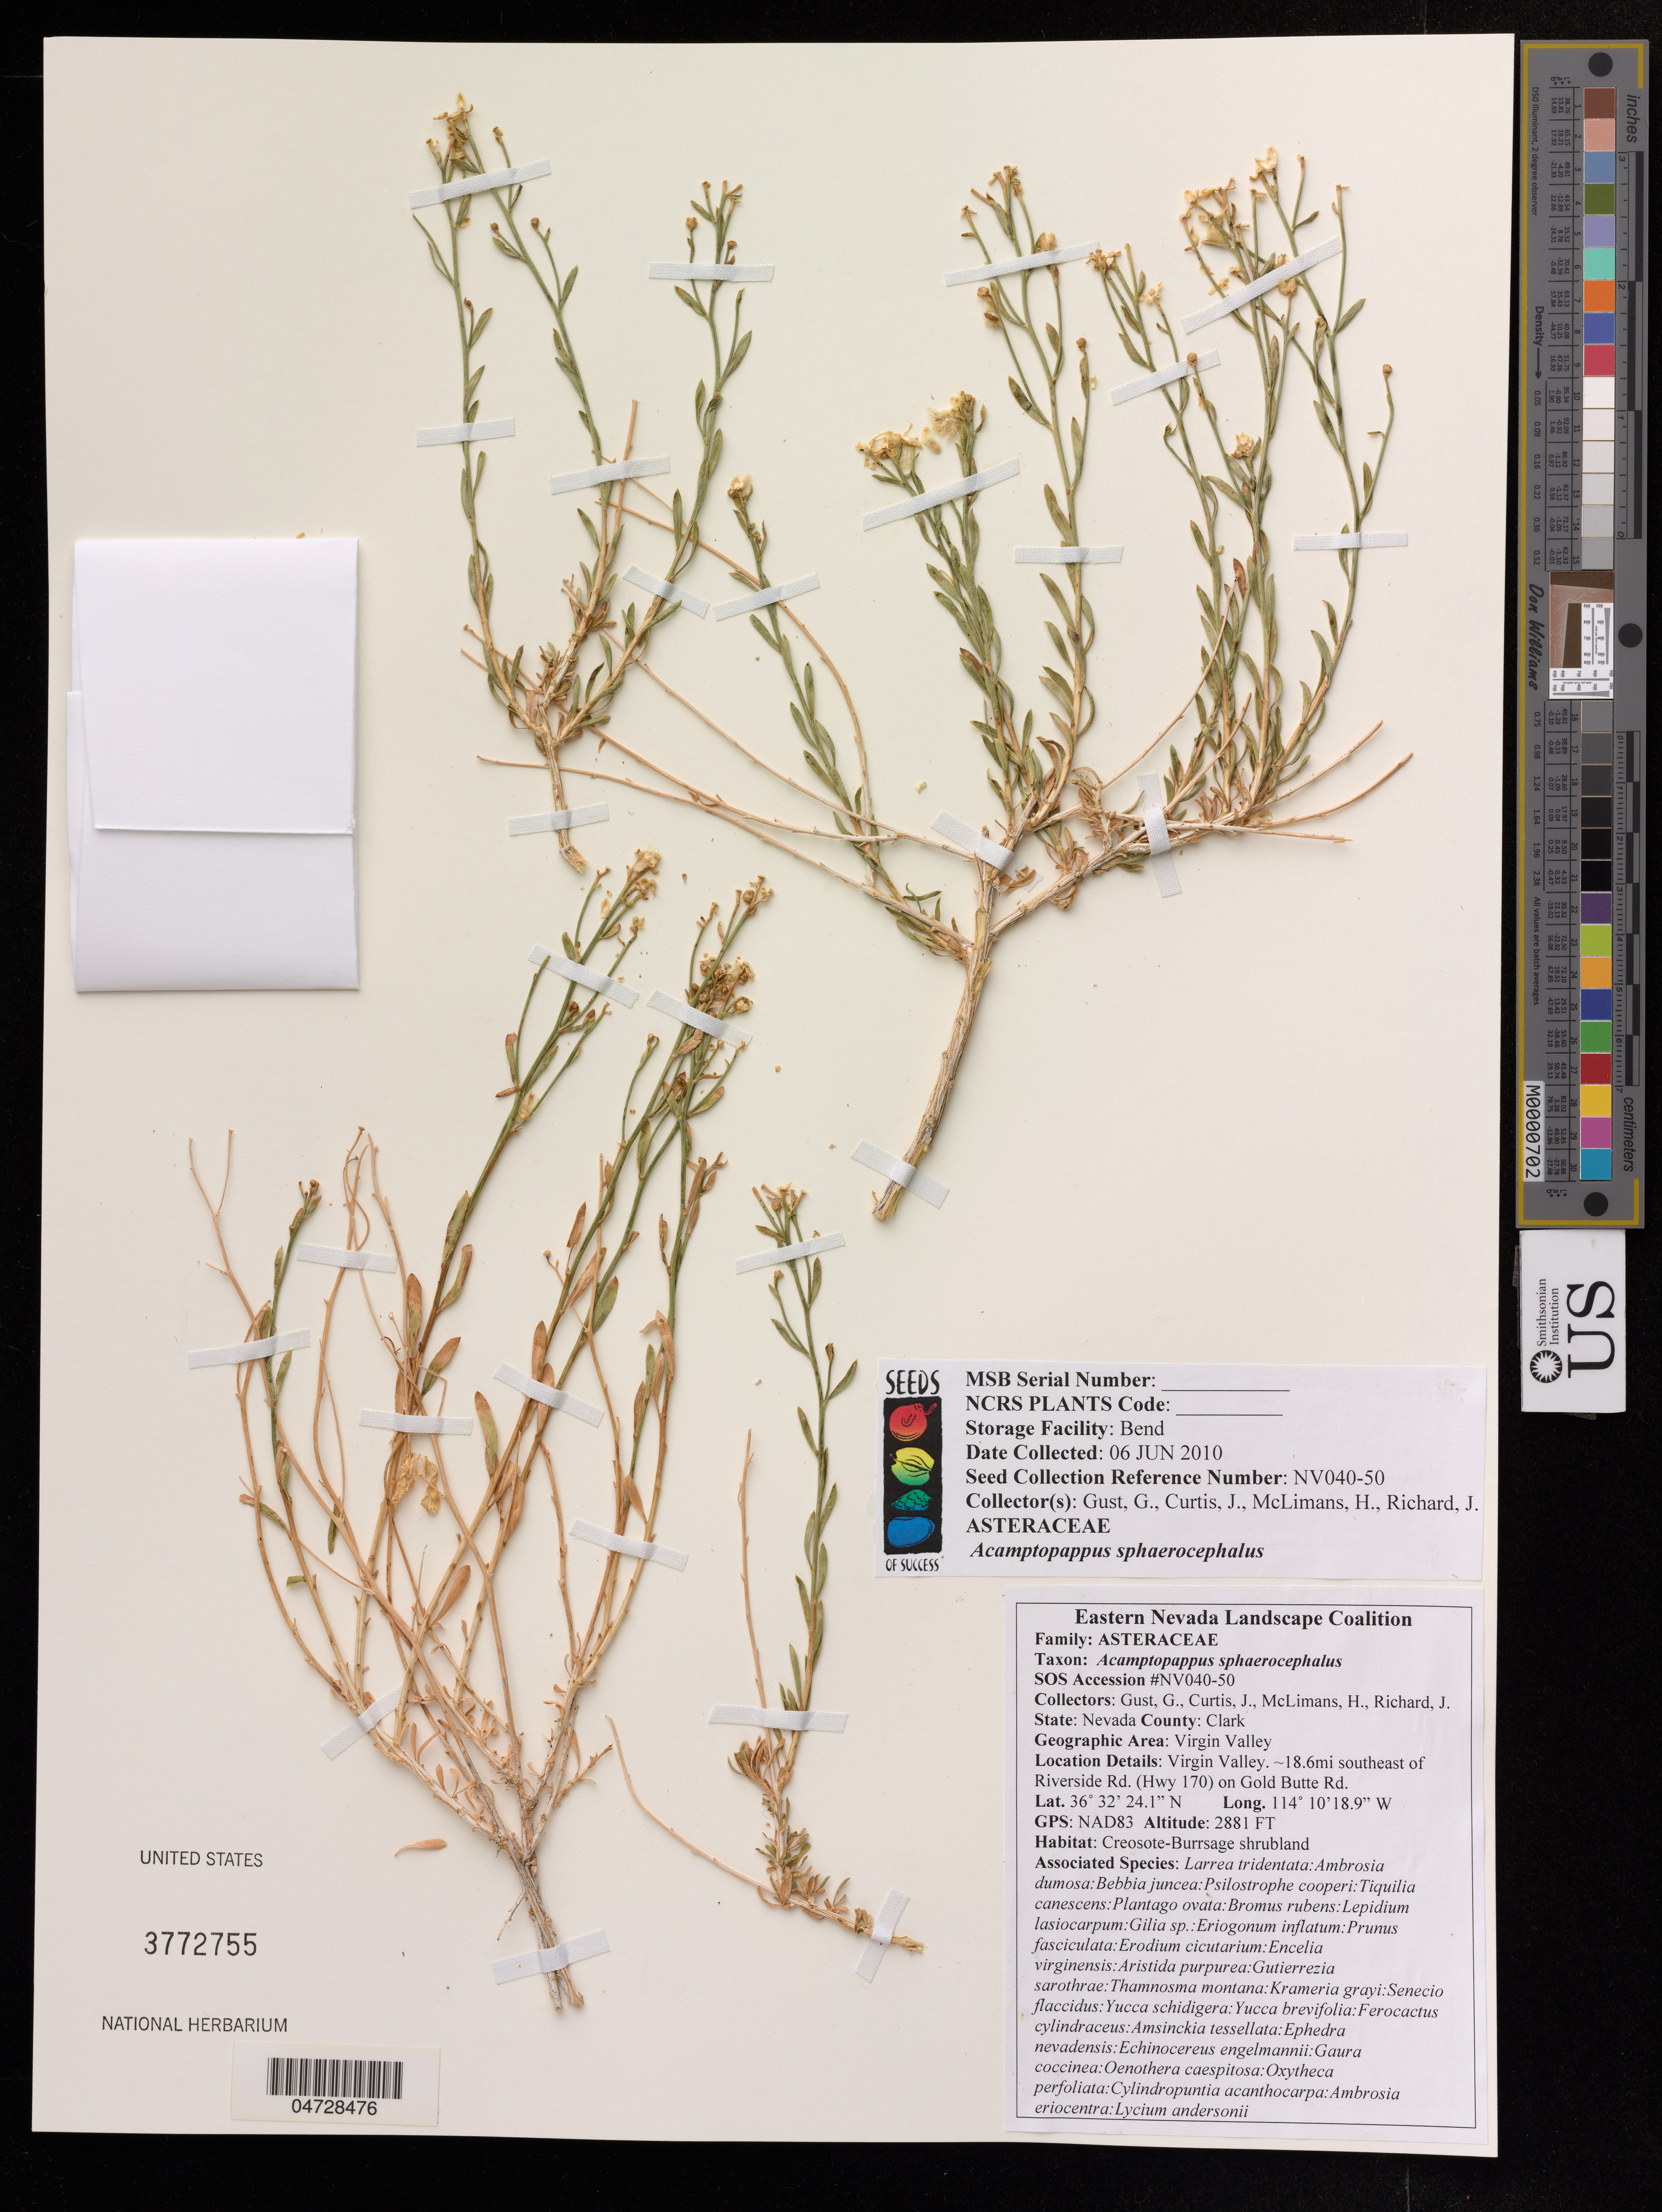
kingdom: Plantae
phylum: Tracheophyta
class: Magnoliopsida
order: Asterales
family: Asteraceae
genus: Acamptopappus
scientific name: Acamptopappus sphaerocephalus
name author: A. Gray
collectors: G. Gust, J. Curtis, H. McLimans & J. Richard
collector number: NV040-50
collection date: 2010-06-06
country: United States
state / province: Nevada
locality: County: Clark. Virgin Valley. ~18.6mi southeast of Riverside Rd. (Hwy 170) on Gold Butte Rd.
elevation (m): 878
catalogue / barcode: US 3772755